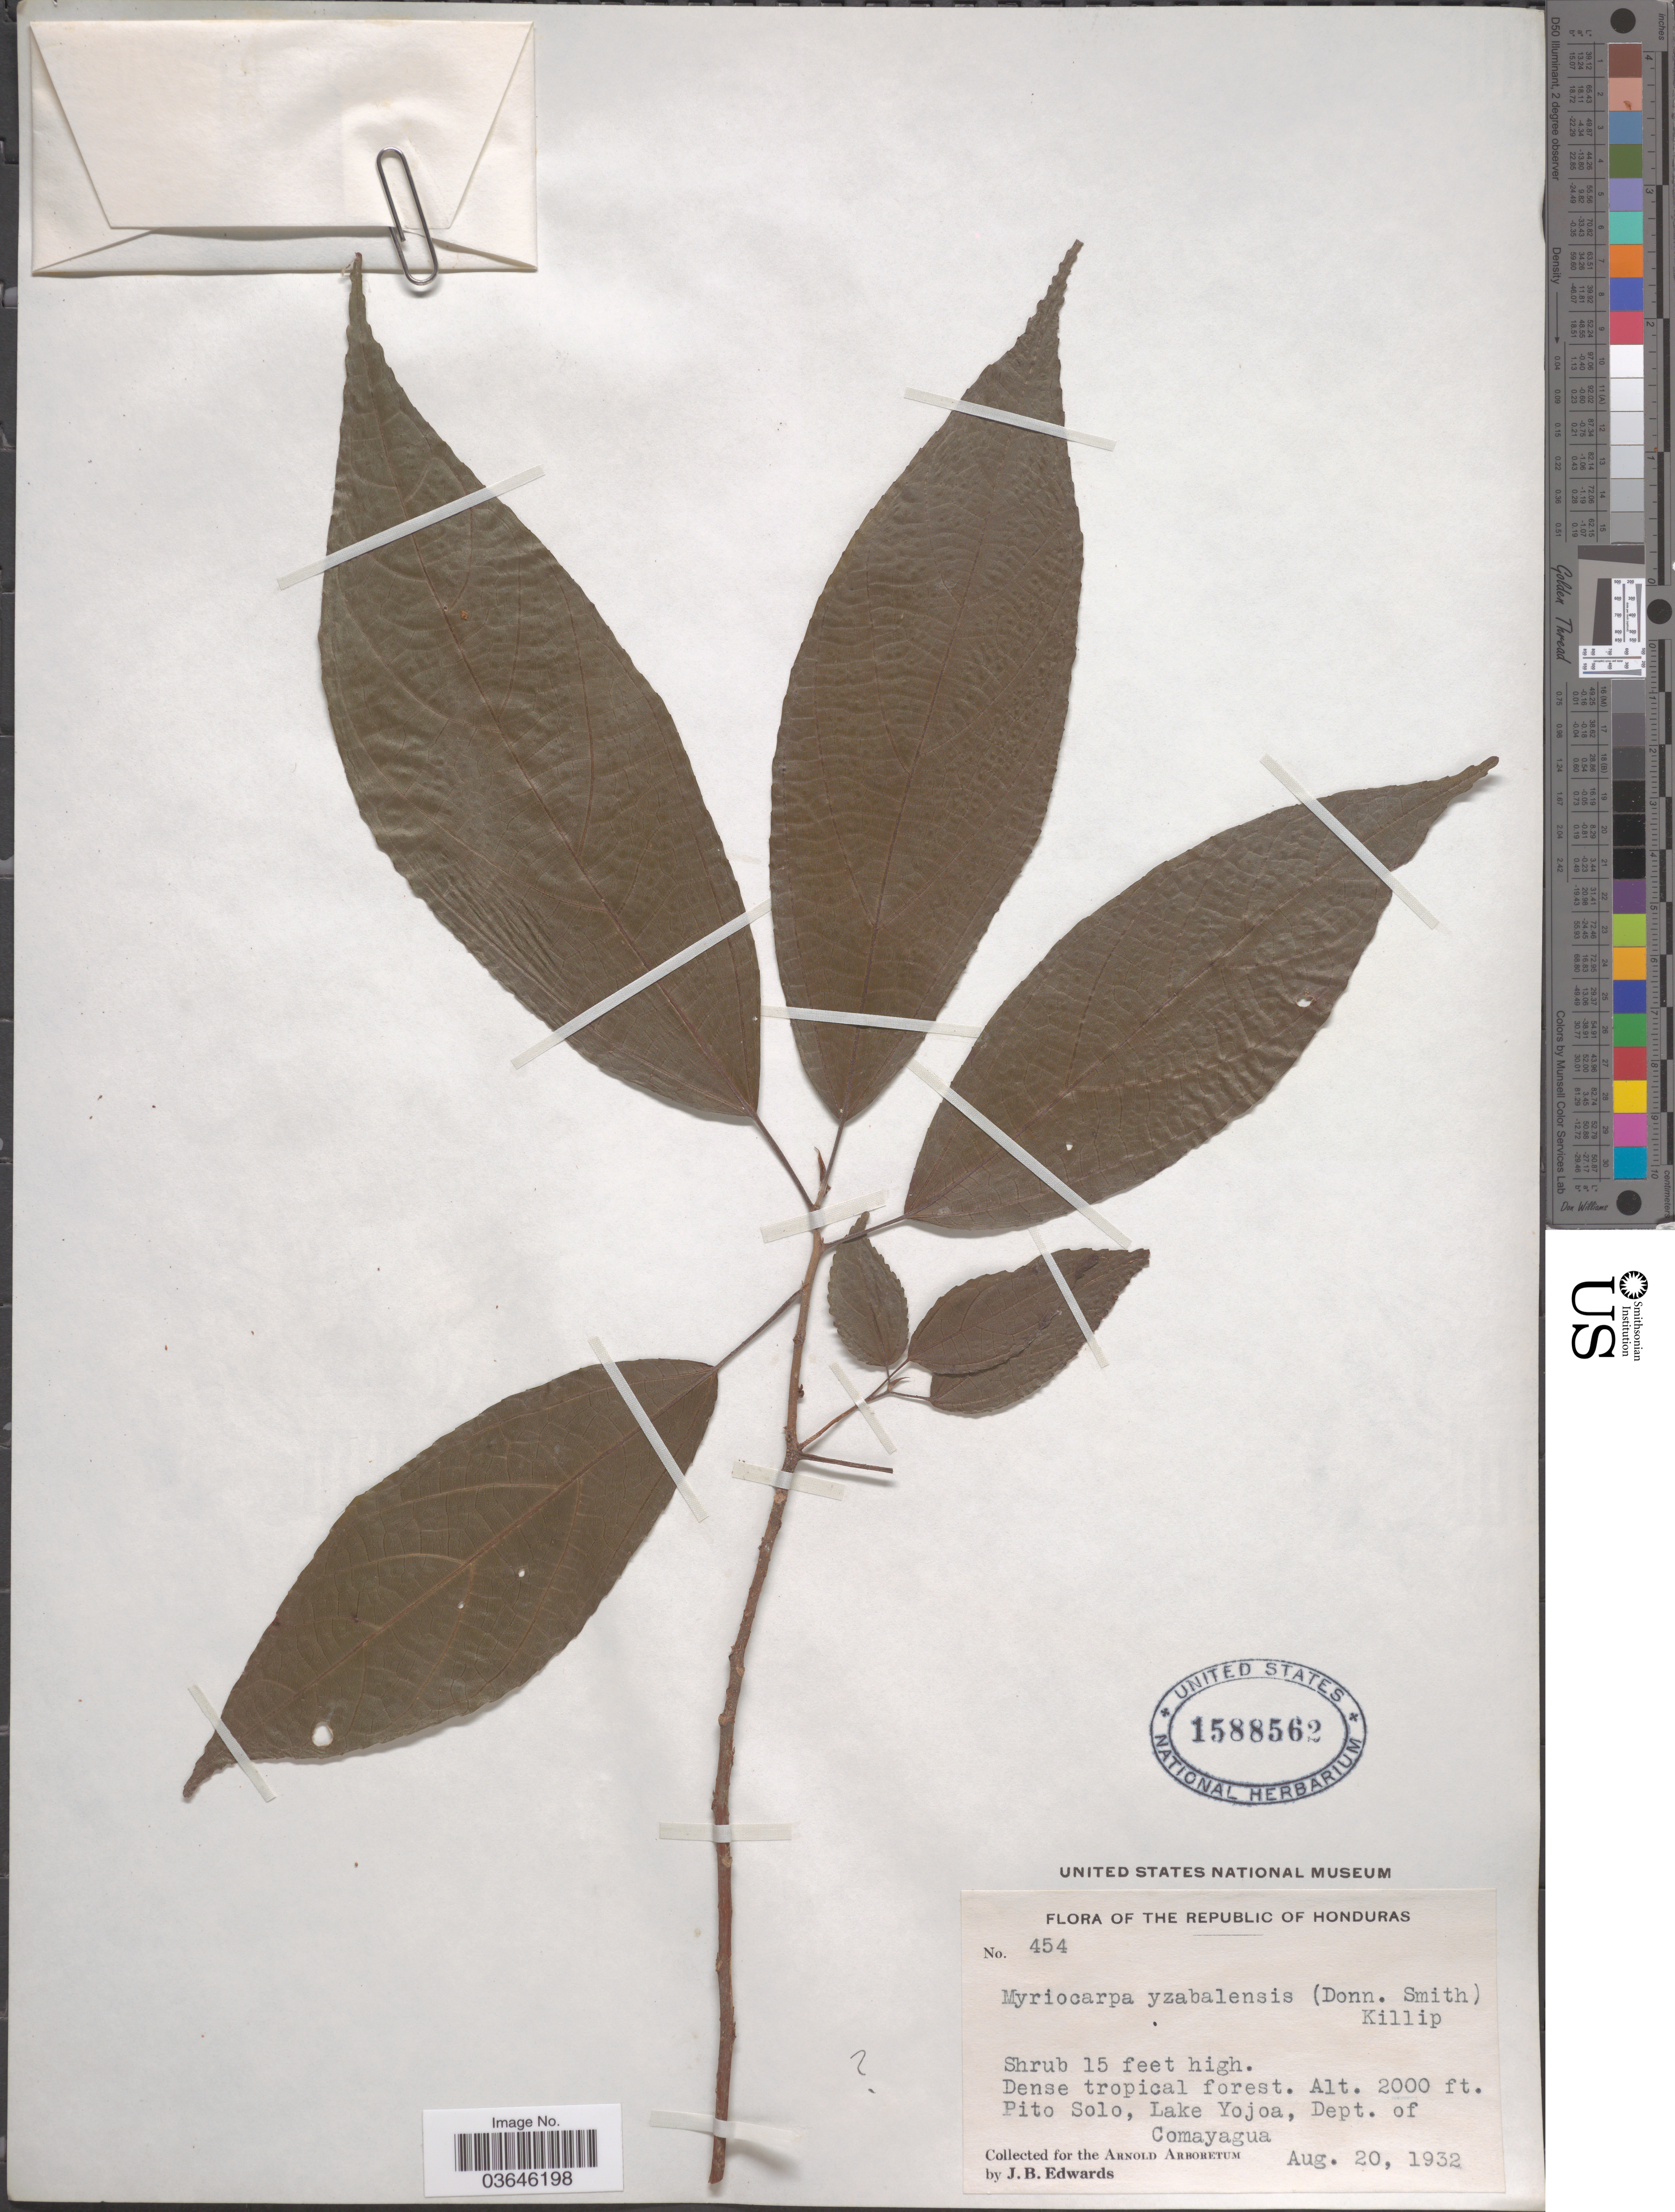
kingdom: Plantae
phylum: Tracheophyta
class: Magnoliopsida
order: Rosales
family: Urticaceae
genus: Myriocarpa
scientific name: Myriocarpa yzabalensis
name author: (Donn. Sm.) Killip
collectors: J. B. Edwards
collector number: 454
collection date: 1932-08-20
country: Honduras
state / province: Comayagua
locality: Pito Solo, Lake Yojoa, Dept. of Comayagua.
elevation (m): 610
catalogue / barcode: US 1588562